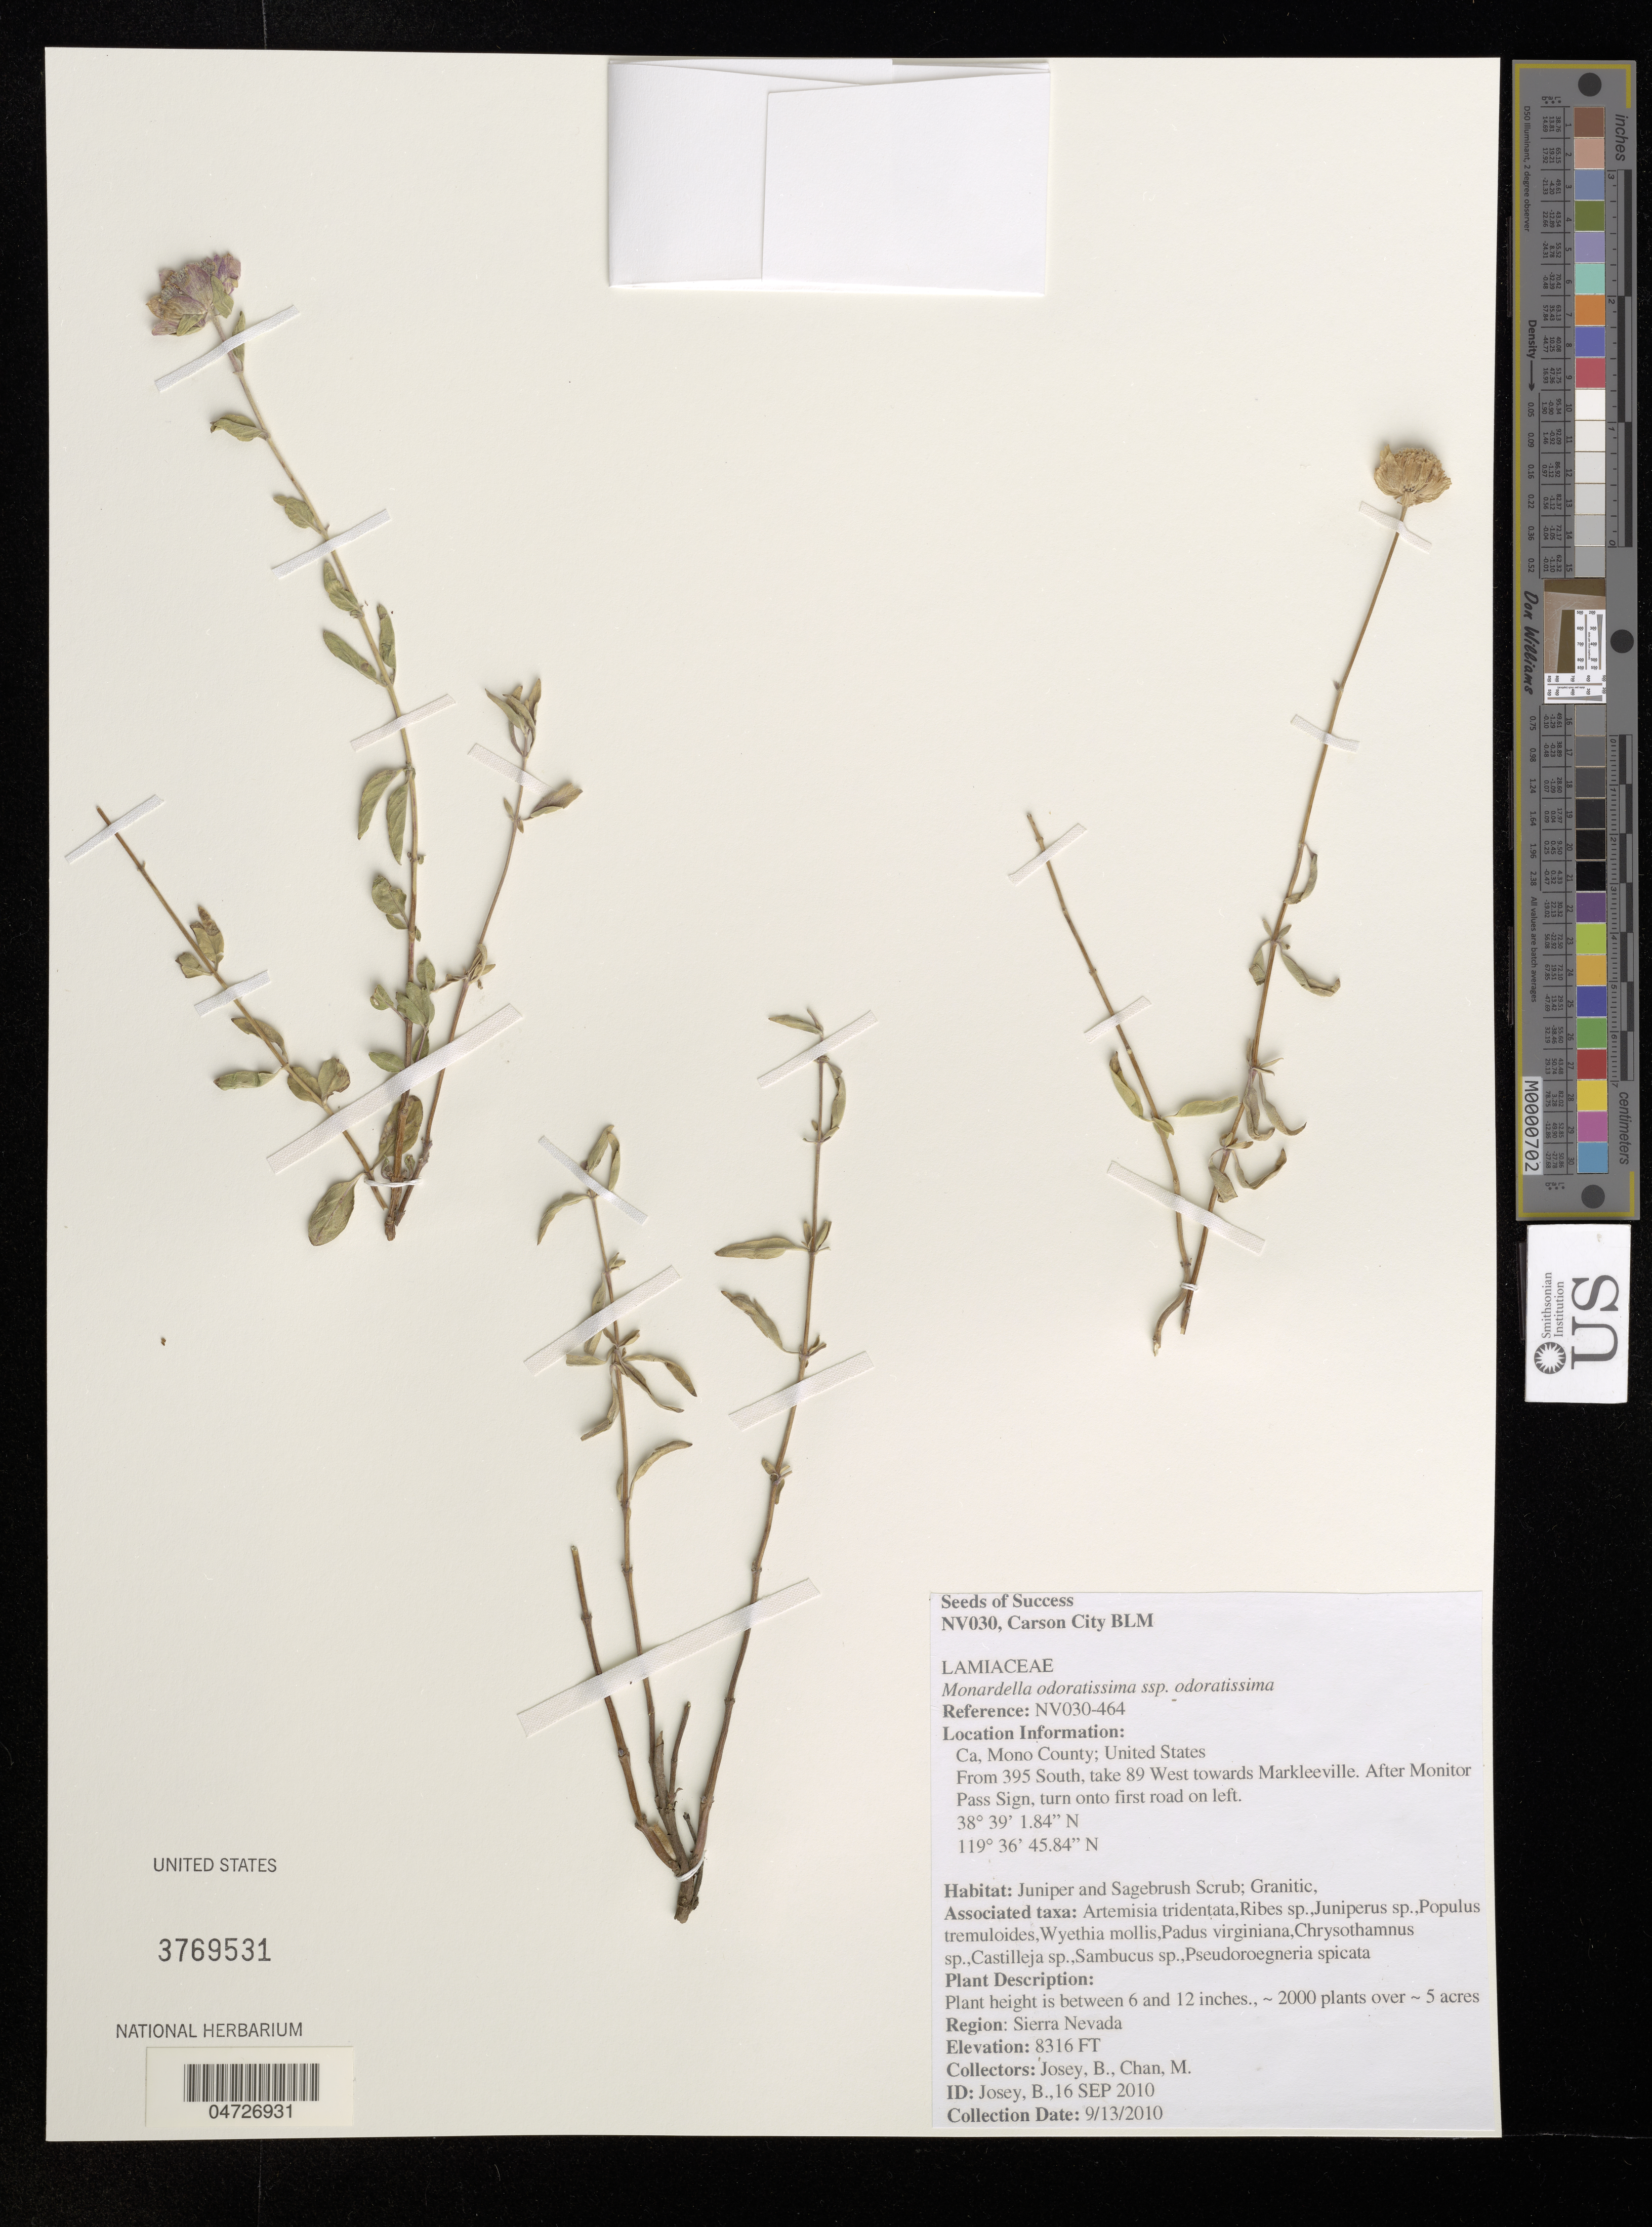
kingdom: Plantae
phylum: Tracheophyta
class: Magnoliopsida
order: Lamiales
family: Lamiaceae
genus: Monardella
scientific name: Monardella odoratissima subsp. odoratissima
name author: Benth.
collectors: B. Josey & M. Chan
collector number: NV030-464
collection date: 2010-09-13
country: United States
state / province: California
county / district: Mono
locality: Mono County. From 395 South, take 89 West towards Markleeville. After Monitor Pass Sign, turn onto first road on left.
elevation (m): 2535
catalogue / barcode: US 3769531